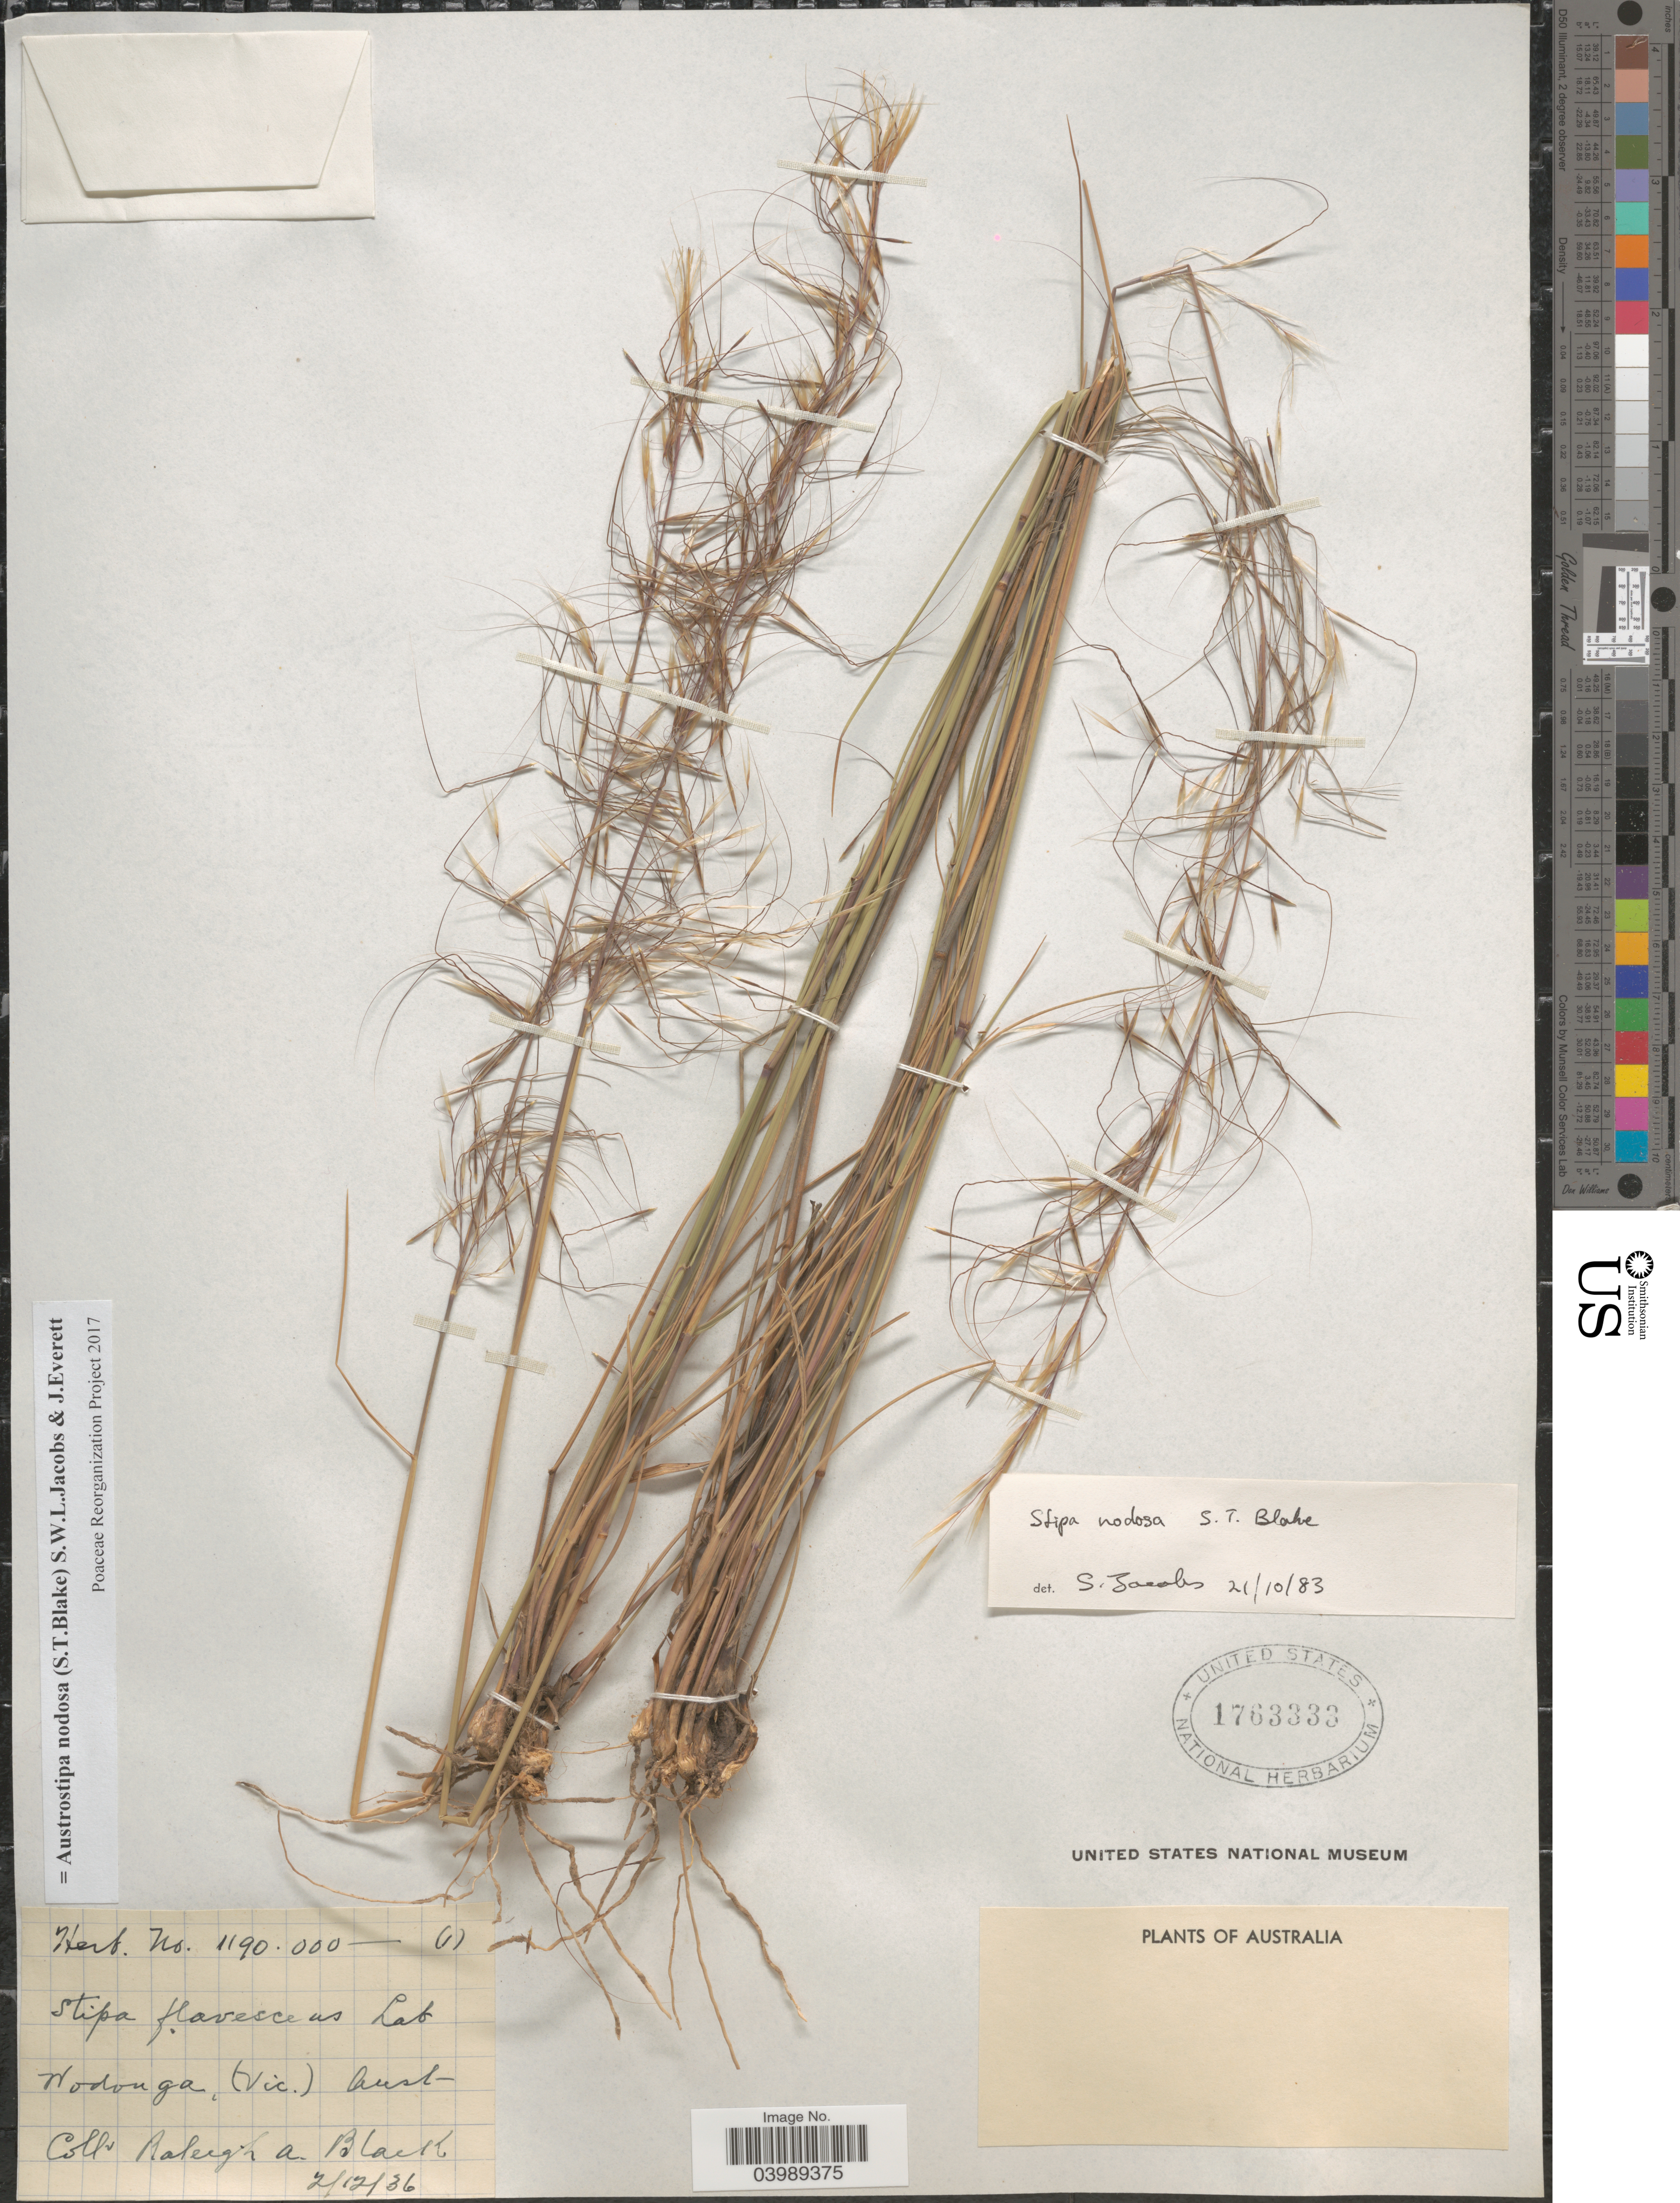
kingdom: Plantae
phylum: Tracheophyta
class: Liliopsida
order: Poales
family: Poaceae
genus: Austrostipa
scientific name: Austrostipa nodosa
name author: (S.T. Blake) S.W.L. Jacobs & J. Everett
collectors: R. A. Black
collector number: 1190.000/1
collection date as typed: Transcribed d/m/y: 2/12/36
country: Australia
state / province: Victoria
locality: Wodonga, (Vic.).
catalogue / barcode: US 1763333